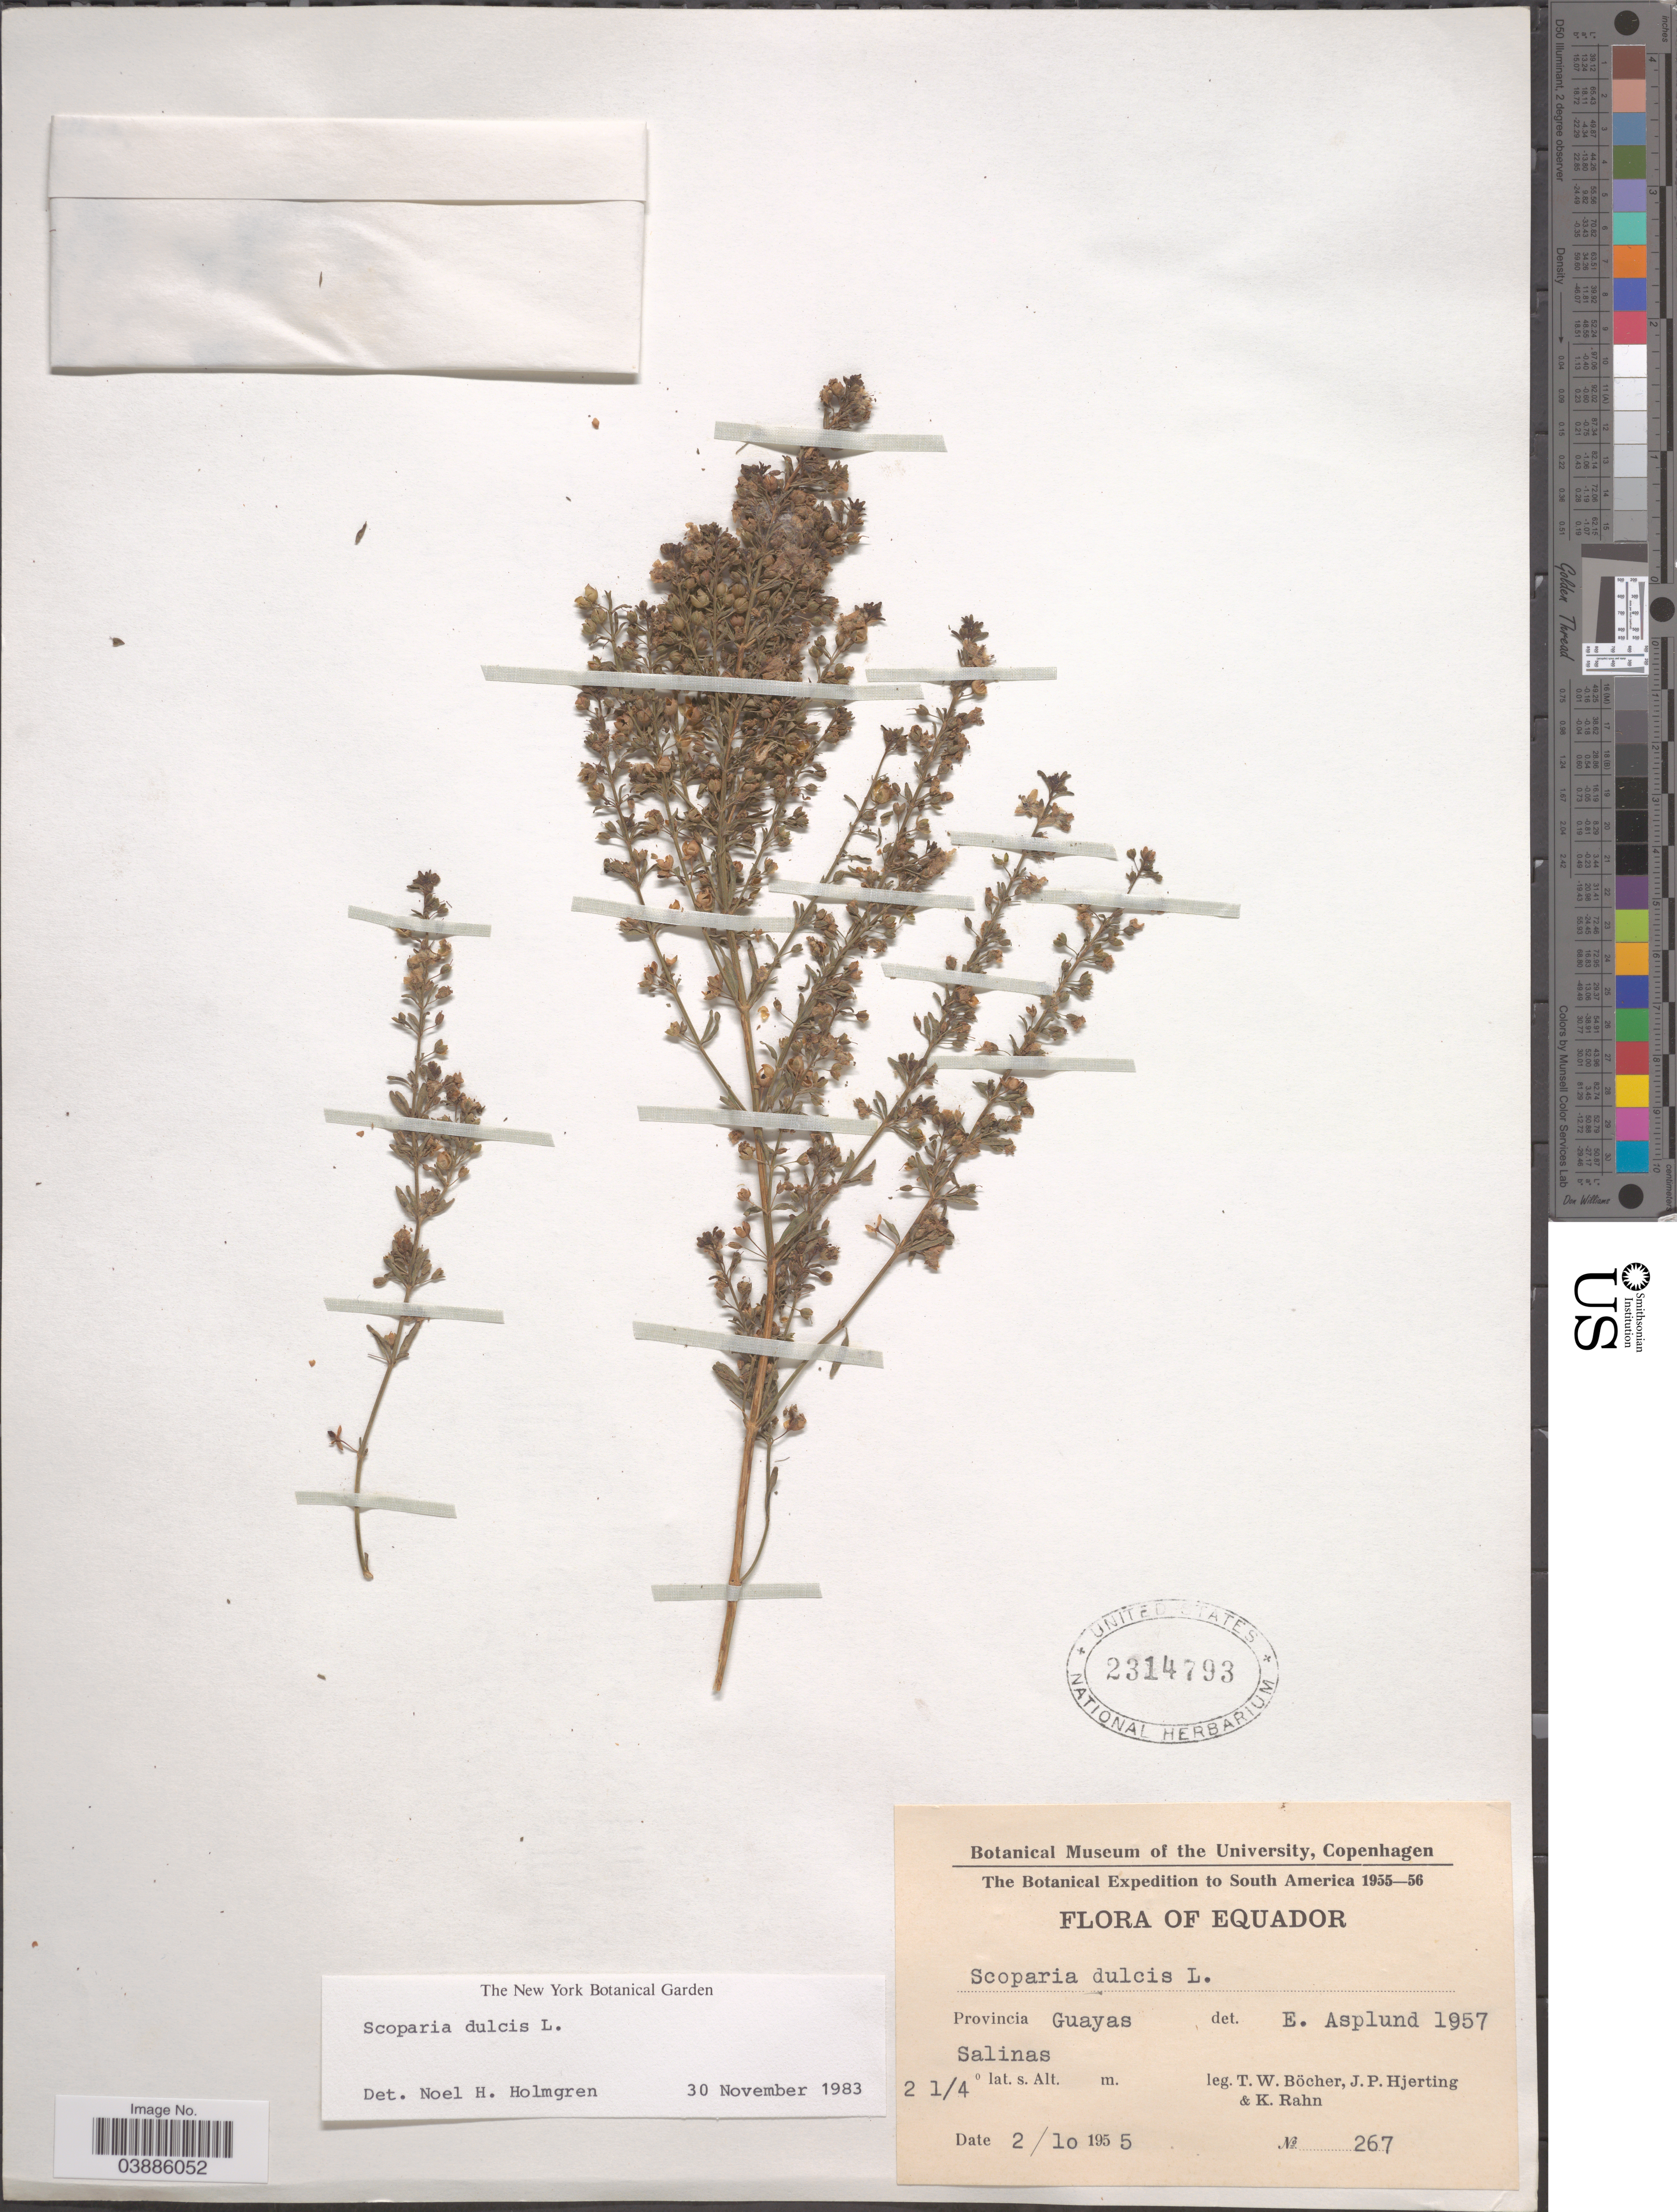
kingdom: Plantae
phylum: Tracheophyta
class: Magnoliopsida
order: Lamiales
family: Plantaginaceae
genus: Scoparia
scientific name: Scoparia dulcis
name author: L.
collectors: T. Böcher, J. P. Hjerting & K. Rahn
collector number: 267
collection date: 1955-10-02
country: Ecuador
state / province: Guayas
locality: Salinas.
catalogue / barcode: US 2314793